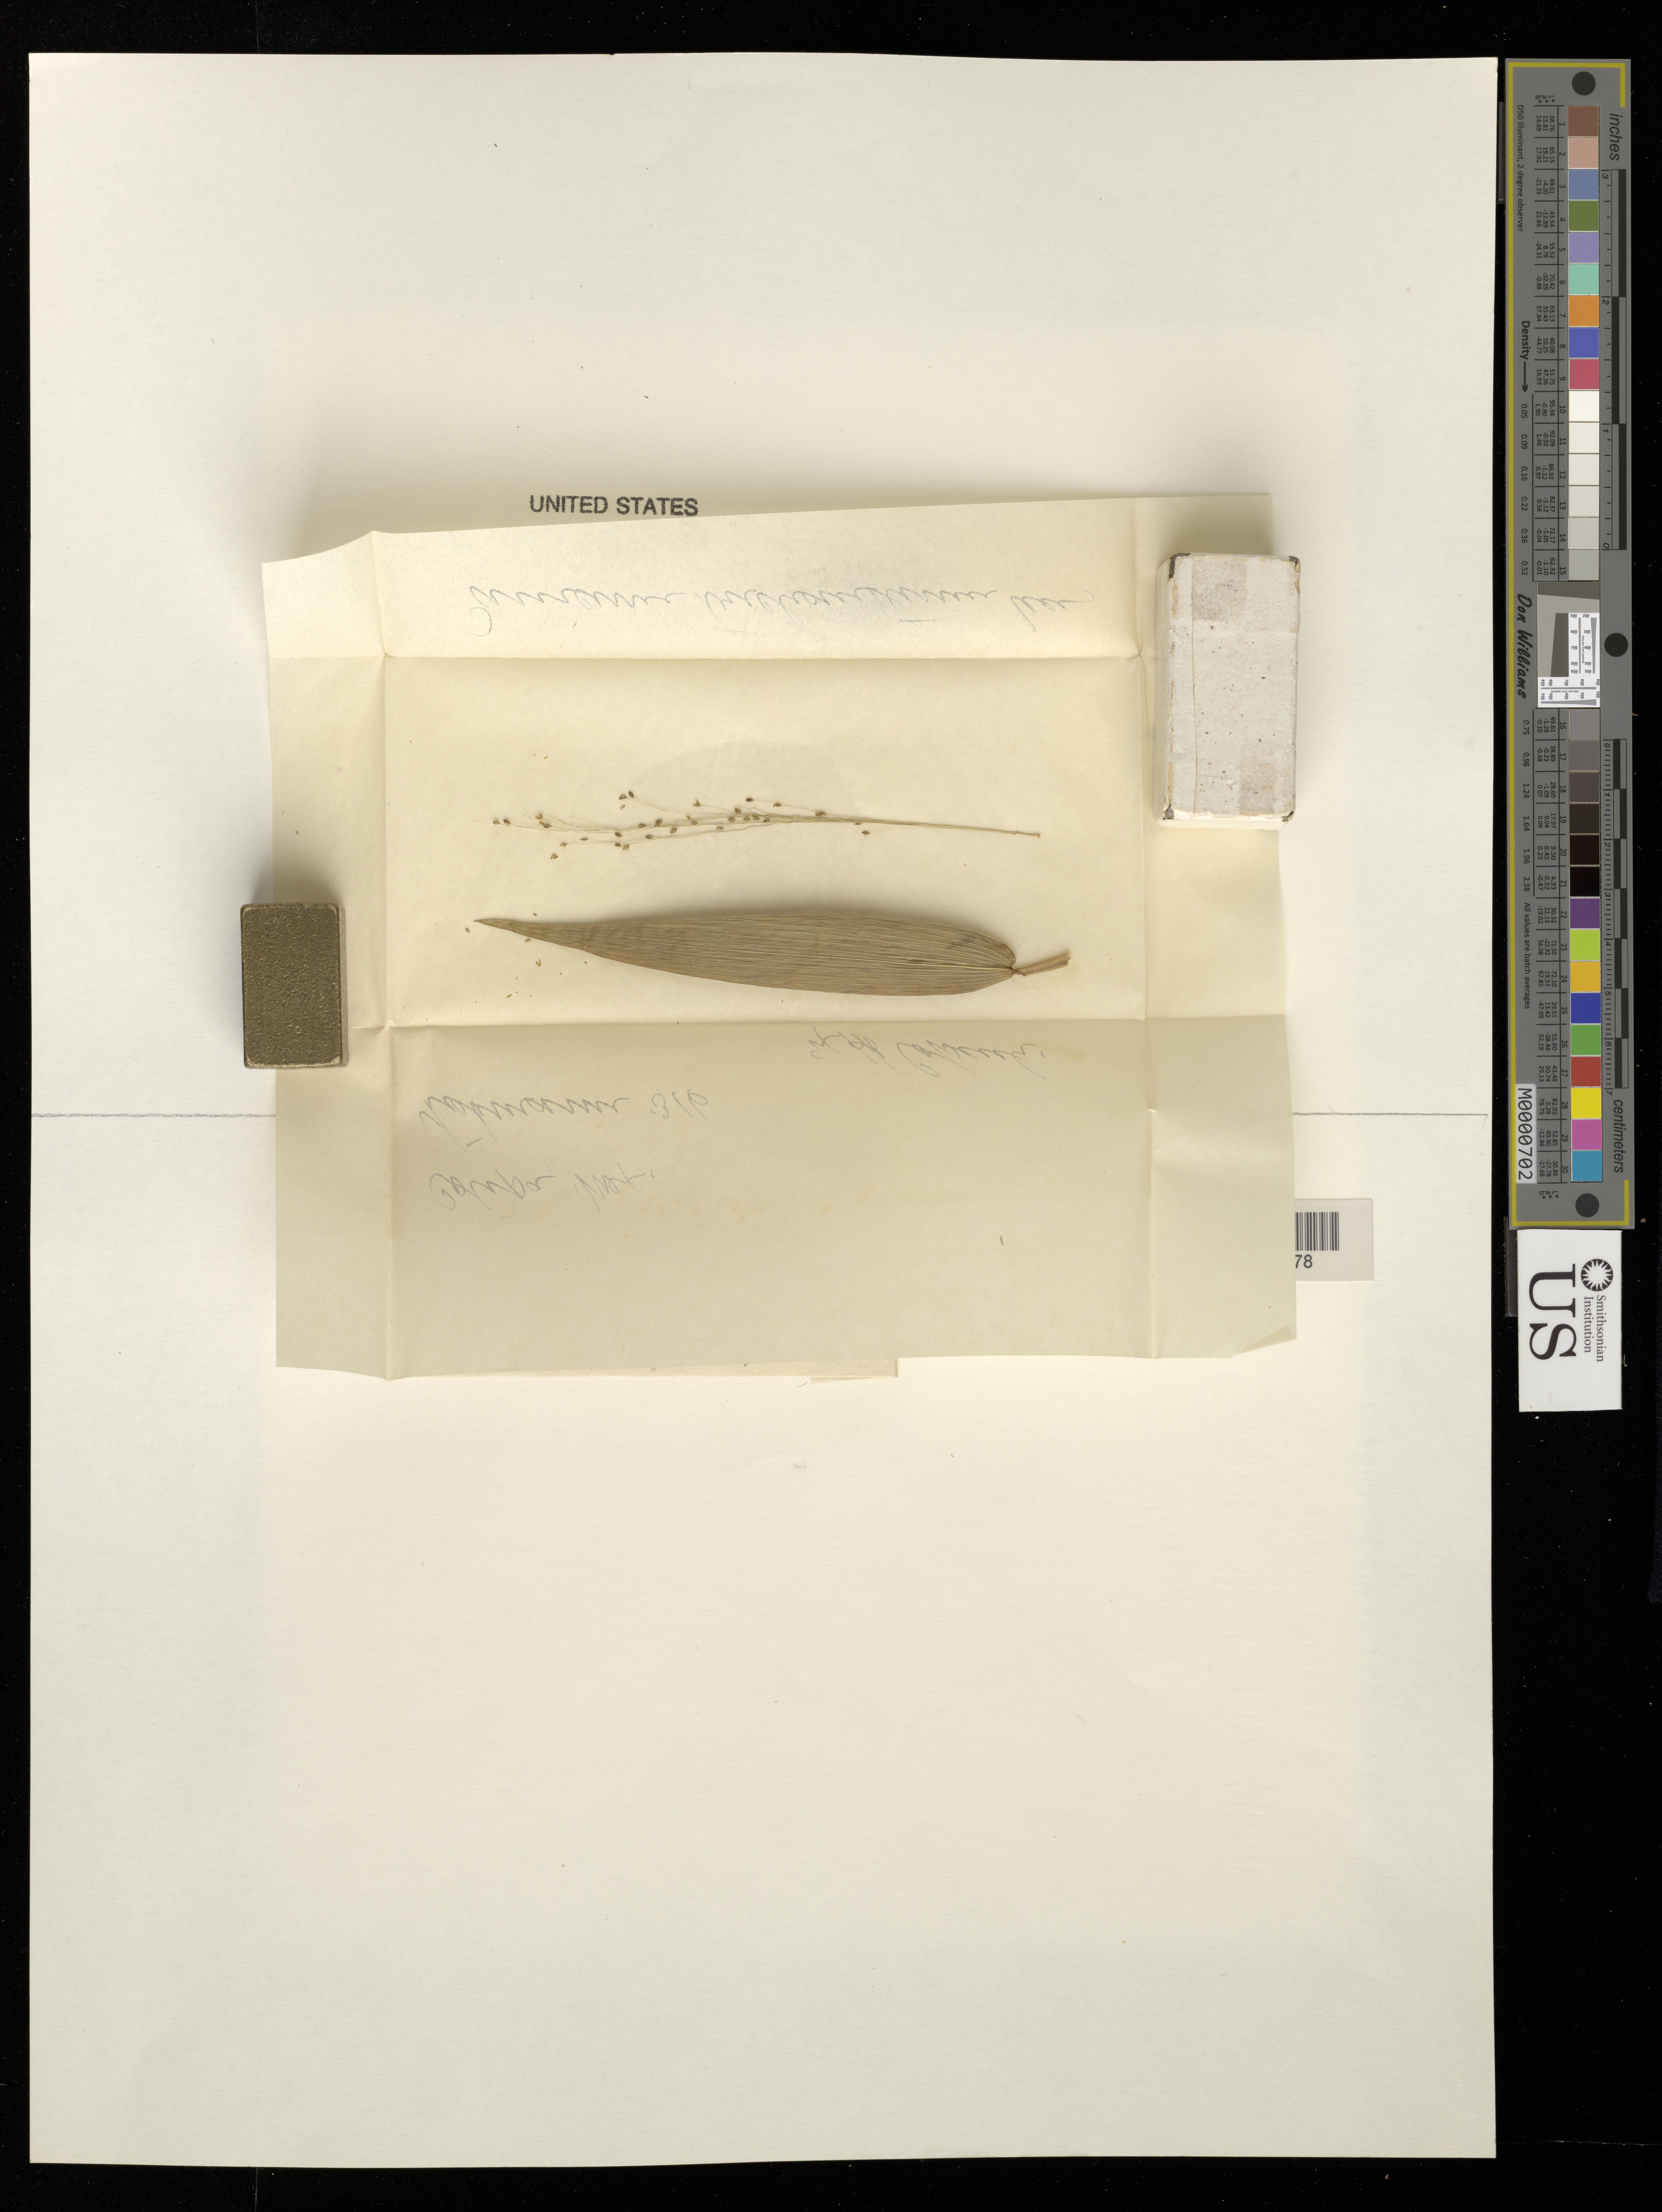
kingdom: Plantae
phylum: Tracheophyta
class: Liliopsida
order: Poales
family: Poaceae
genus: Panicum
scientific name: Panicum trichanthum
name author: Nees in Mart.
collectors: F. M. Liebmann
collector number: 316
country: Mexico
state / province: Veracruz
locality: Colipa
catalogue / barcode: US 90677A